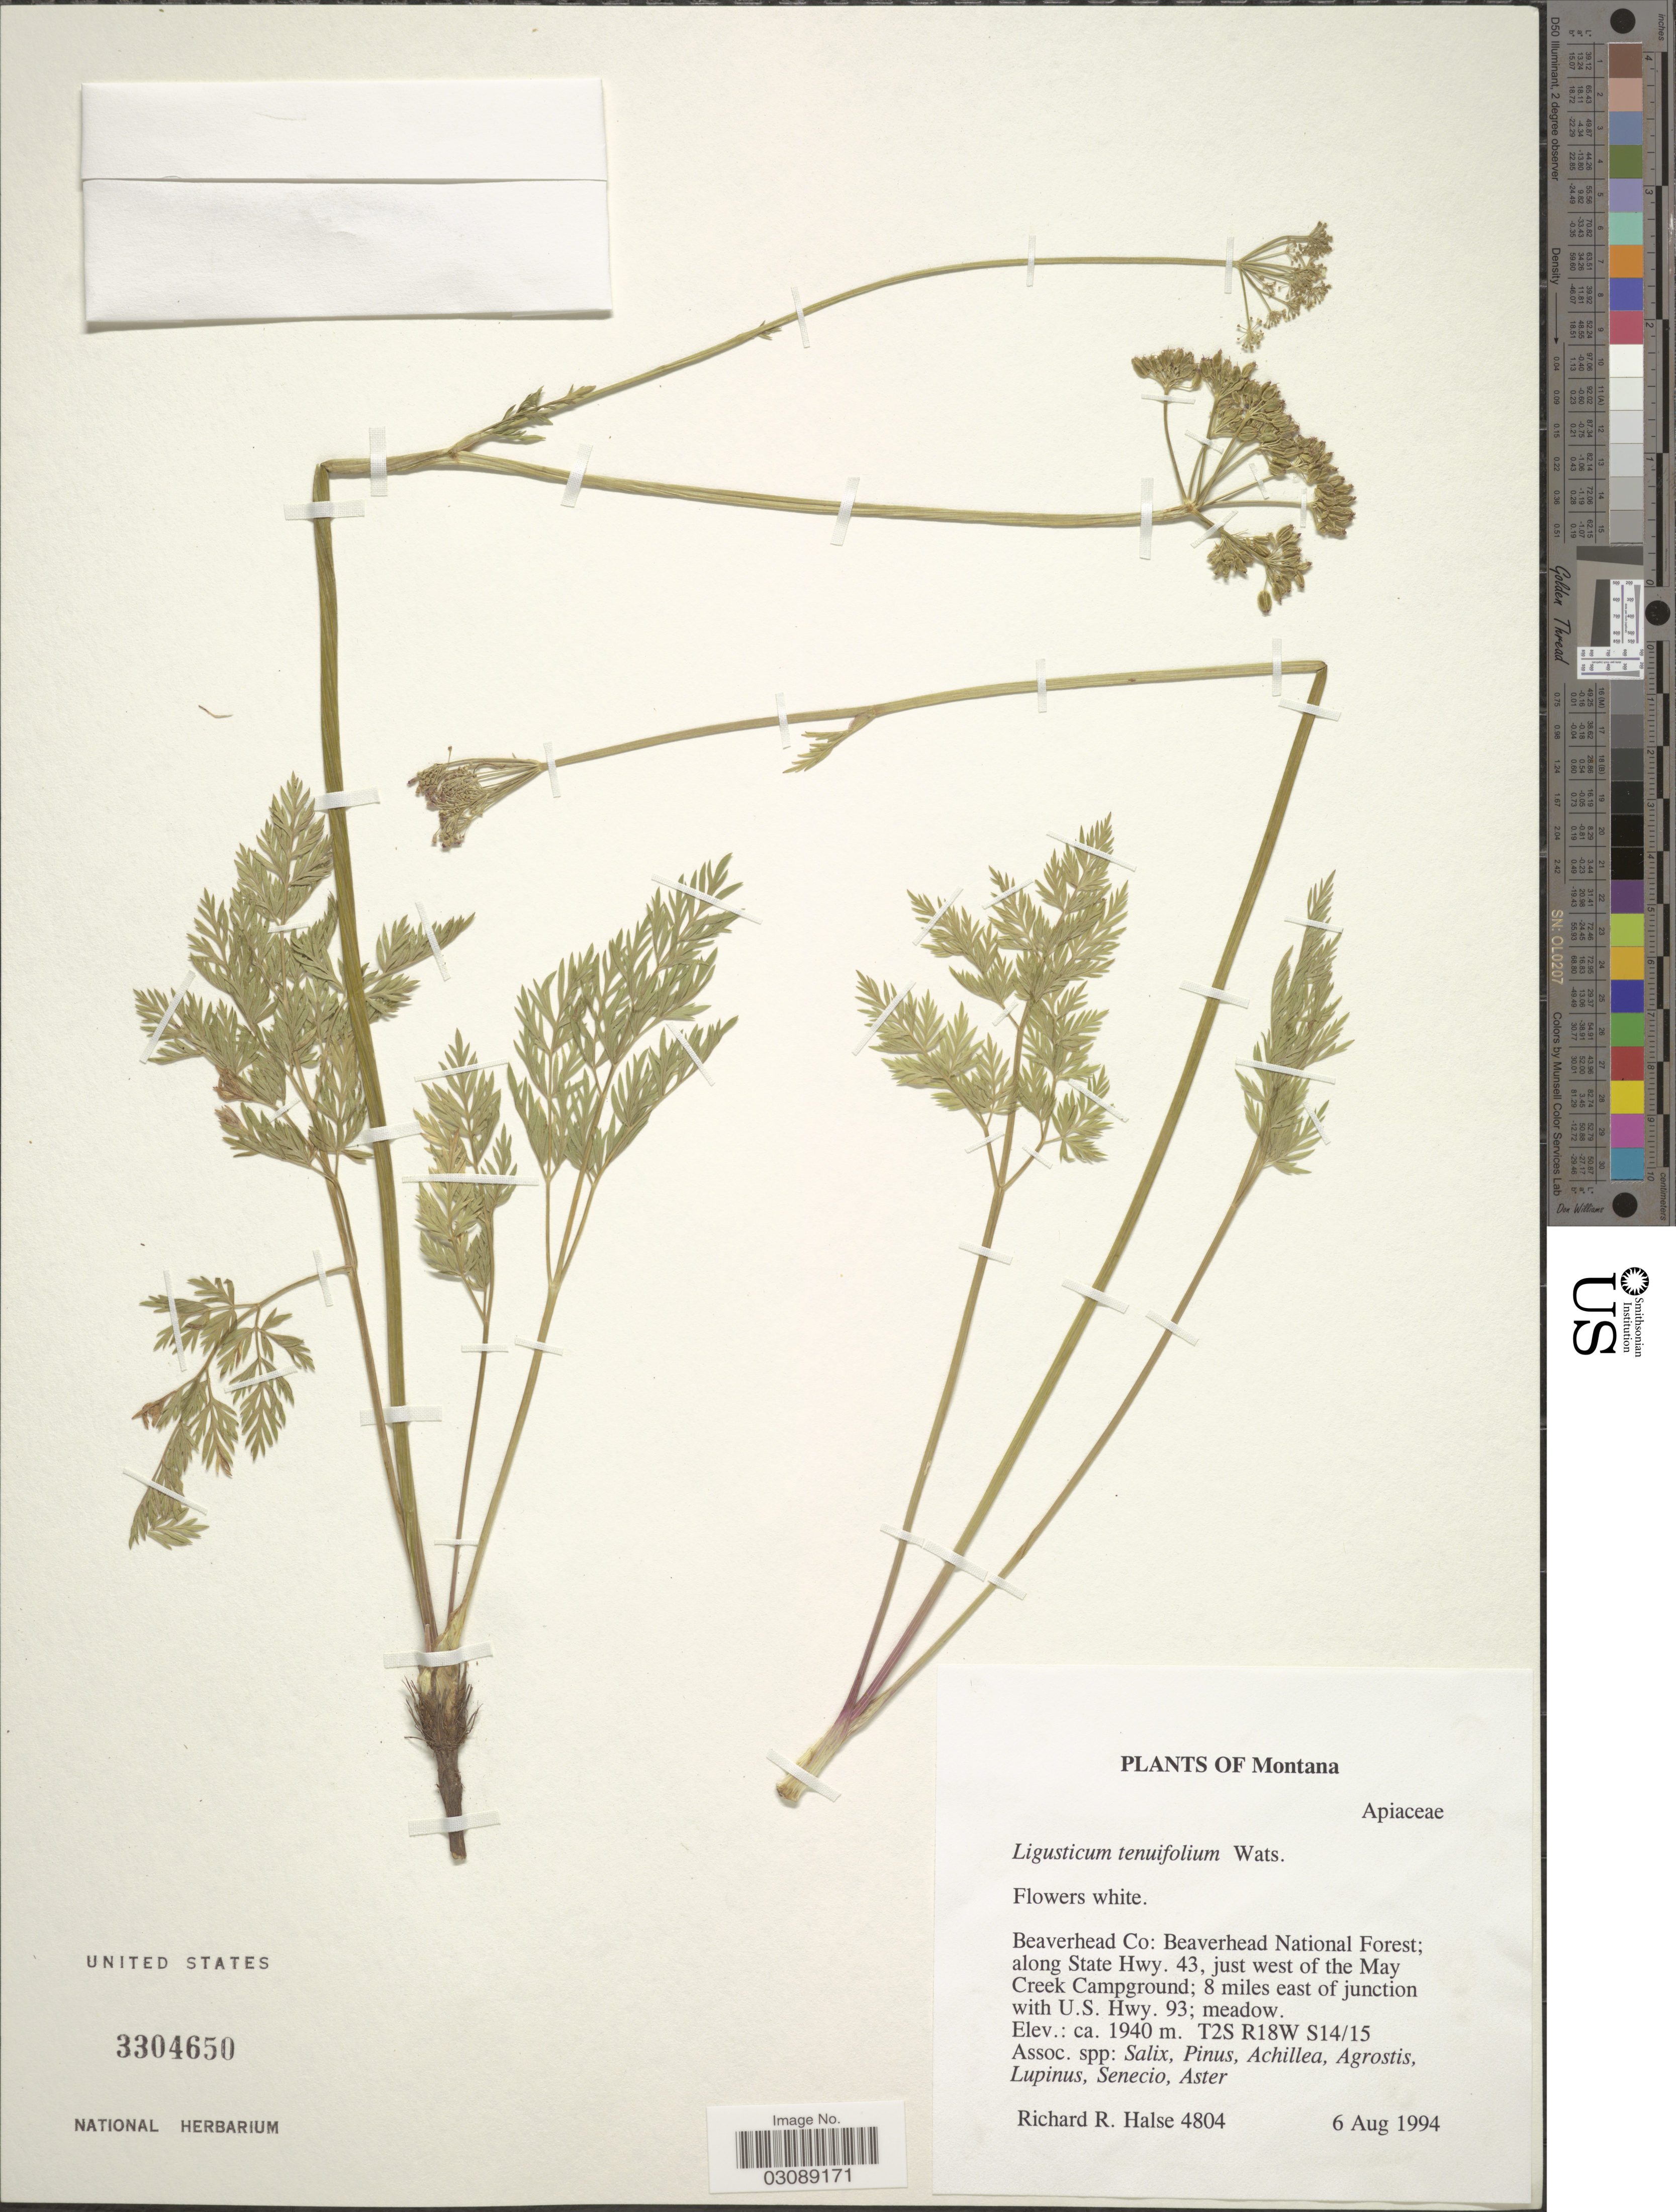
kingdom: Plantae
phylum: Tracheophyta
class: Magnoliopsida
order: Apiales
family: Apiaceae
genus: Ligusticum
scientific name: Ligusticum tenuifolium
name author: S. Watson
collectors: R. Halse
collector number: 4804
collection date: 1994-08-06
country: United States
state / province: Montana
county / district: Beaverhead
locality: Beaverhead National Forest; along State Hwy 43, just west of the May Creek Campground; 8 miles east of junction with U.S.Hwy 93. T2S R18WS 14/15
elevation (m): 1940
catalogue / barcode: US 3304650